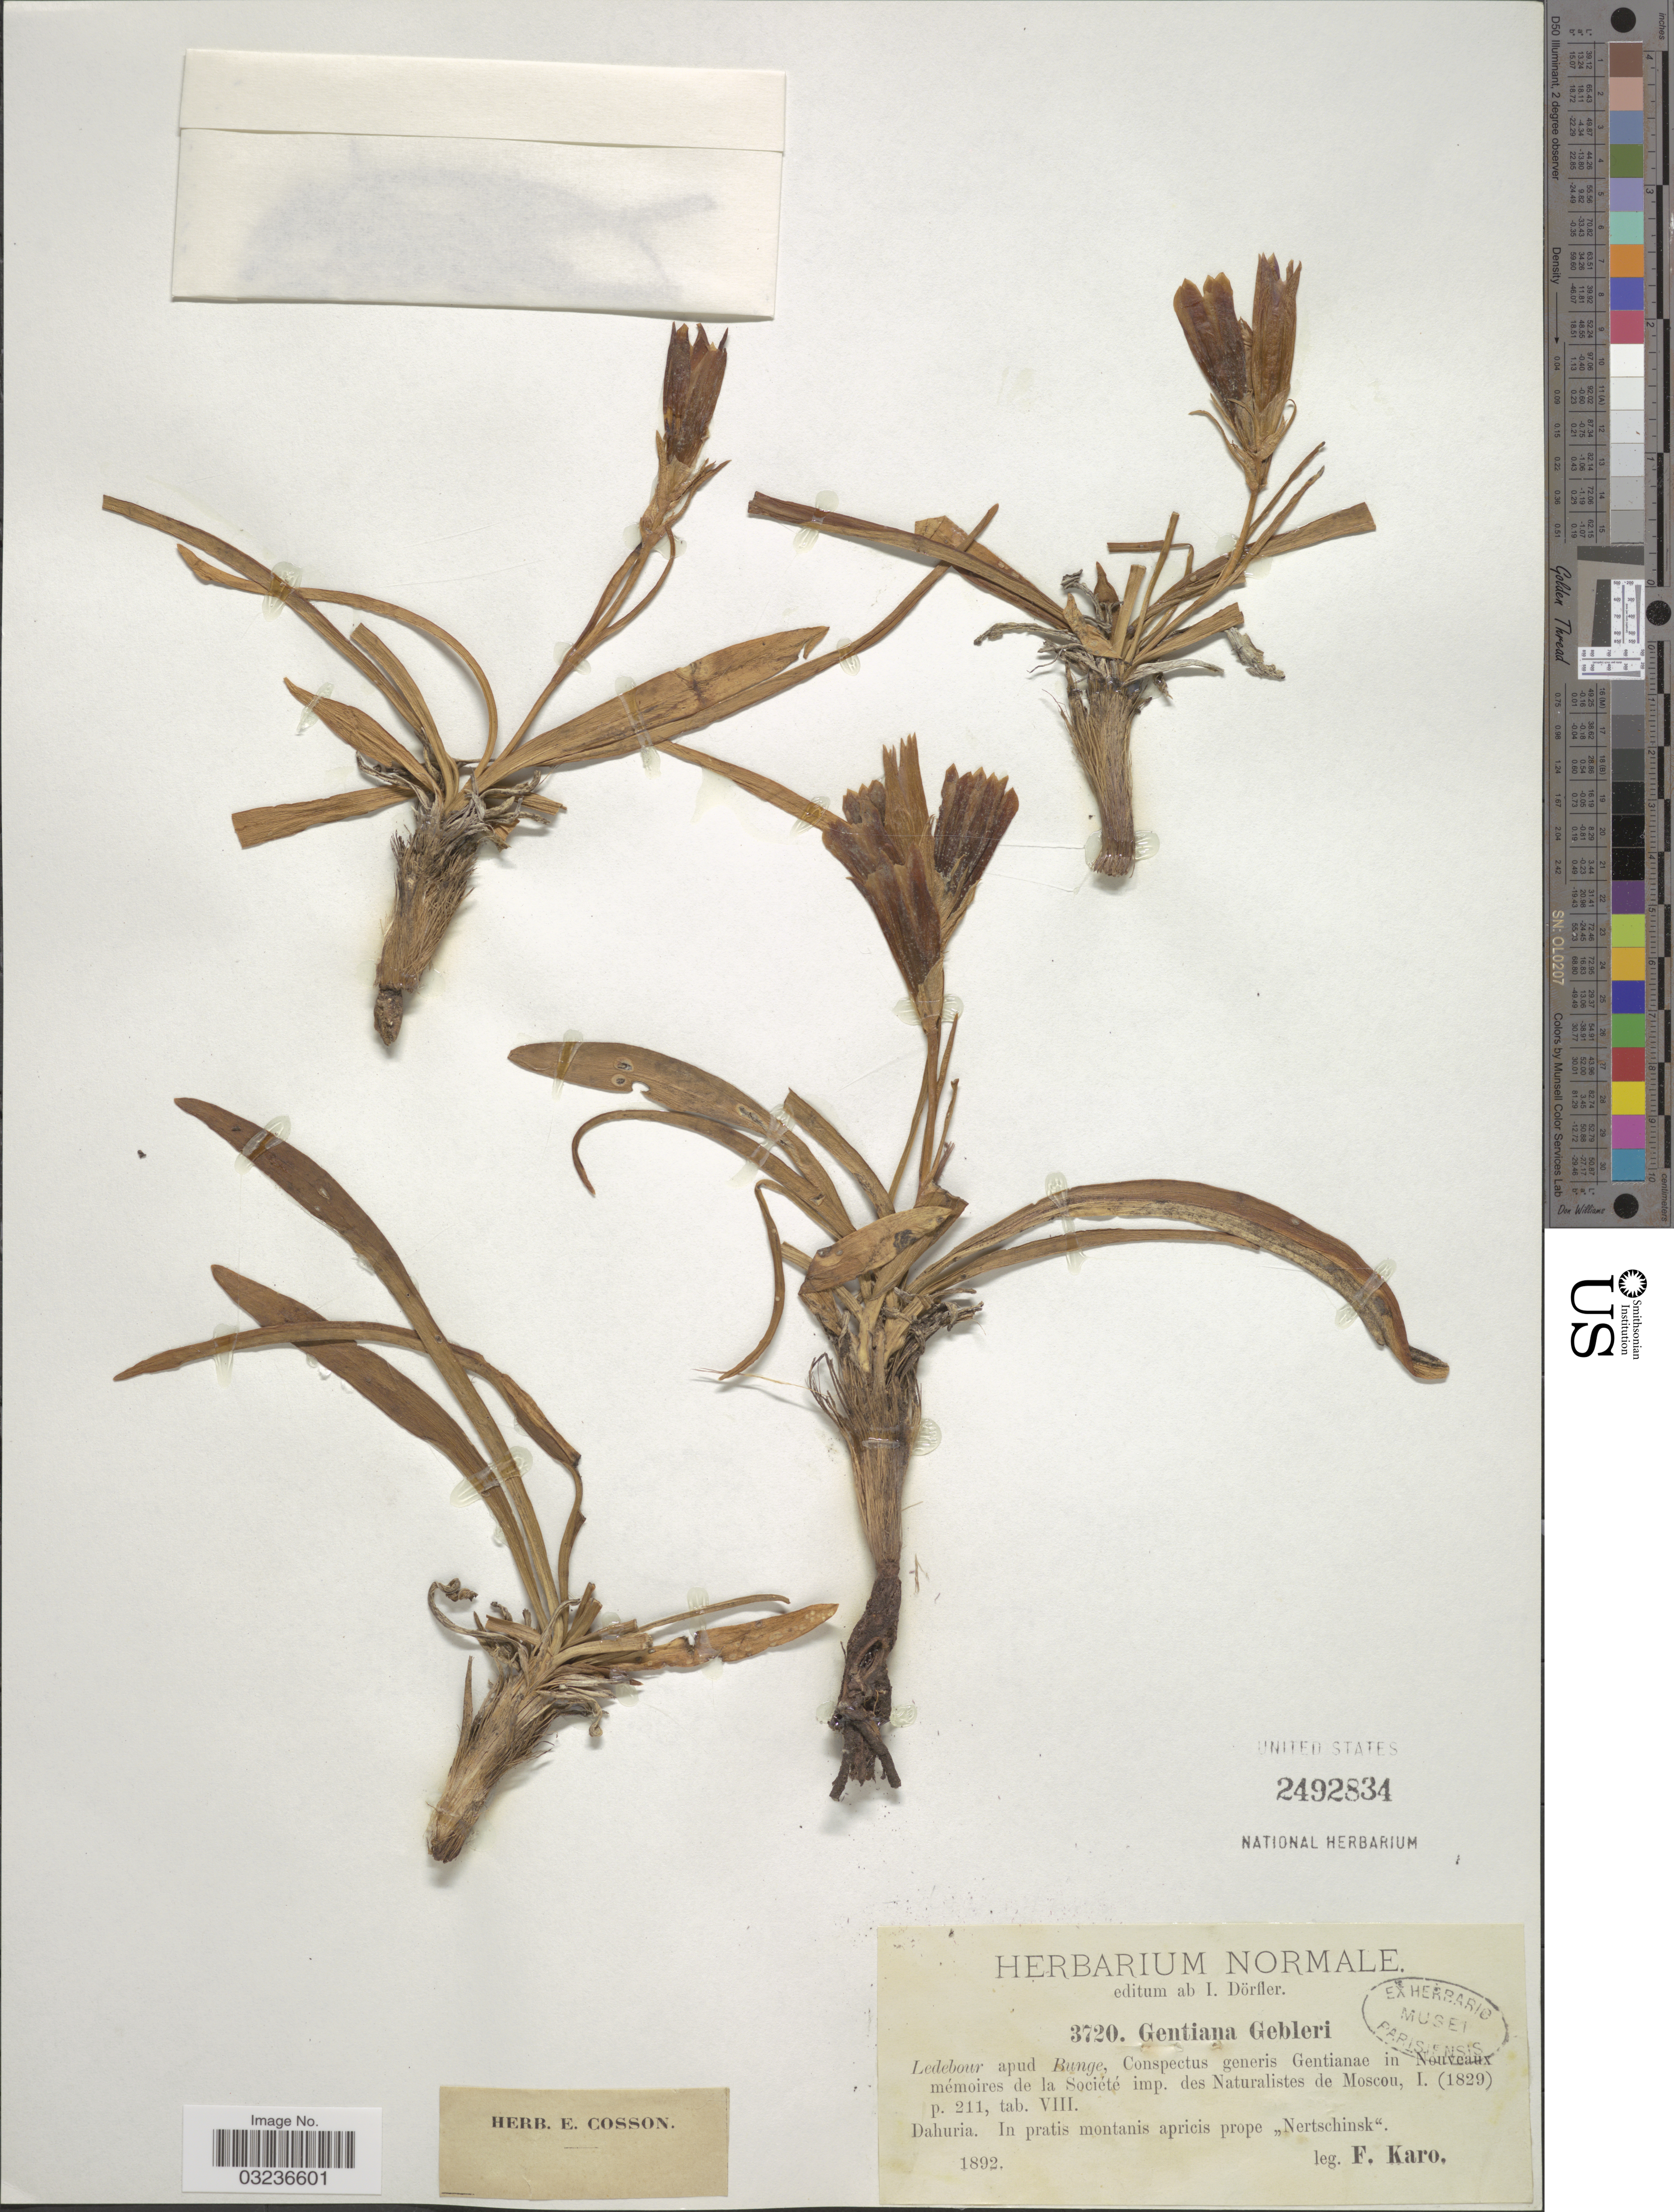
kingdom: Plantae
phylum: Tracheophyta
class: Magnoliopsida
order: Gentianales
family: Gentianaceae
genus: Gentiana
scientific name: Gentiana decumbens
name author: L. f.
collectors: F. Karo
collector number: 3720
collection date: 1892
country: Russian Federation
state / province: Zabaykalsky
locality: Dahuria. In pratis montanis apricis prope "Nertschinsk".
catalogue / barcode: US 2492834